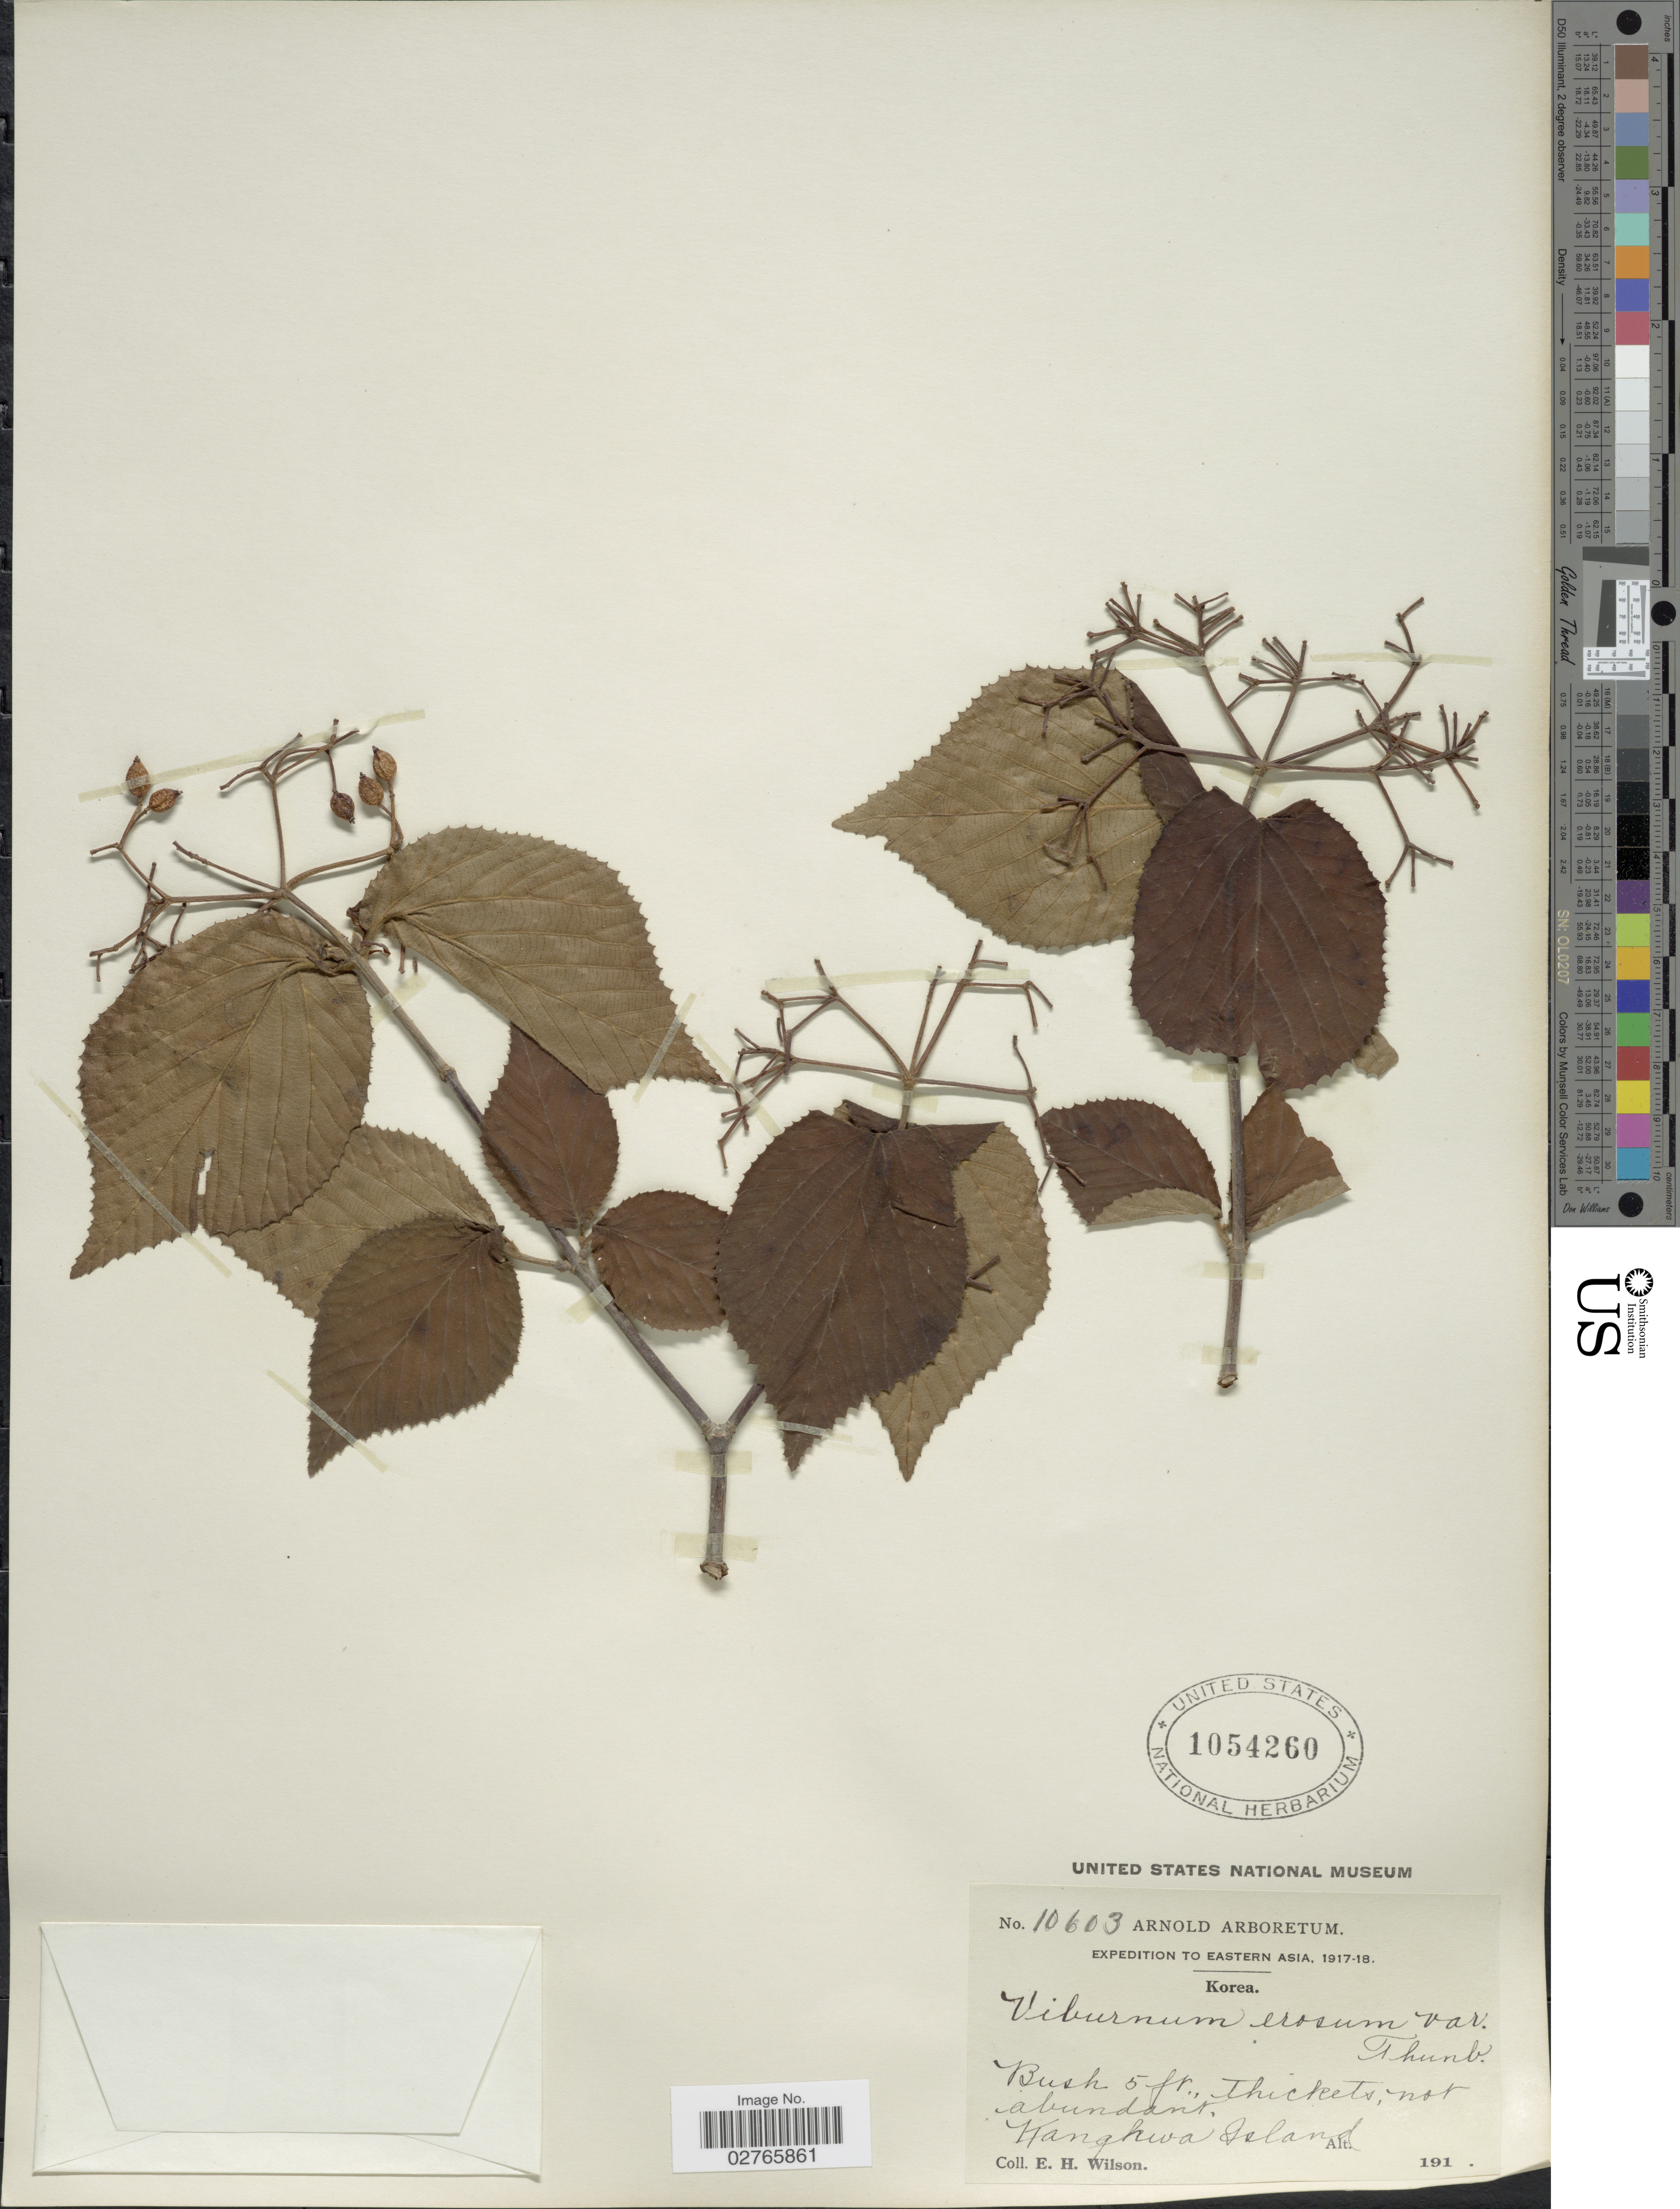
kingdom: Plantae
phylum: Tracheophyta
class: Magnoliopsida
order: Dipsacales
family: Viburnaceae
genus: Viburnum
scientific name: Viburnum erosum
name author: Thunb.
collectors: E. Wilson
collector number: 10603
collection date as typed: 1918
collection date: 1917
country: South Korea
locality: Eastern Asia. Kanghwa Island.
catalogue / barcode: US 1054260